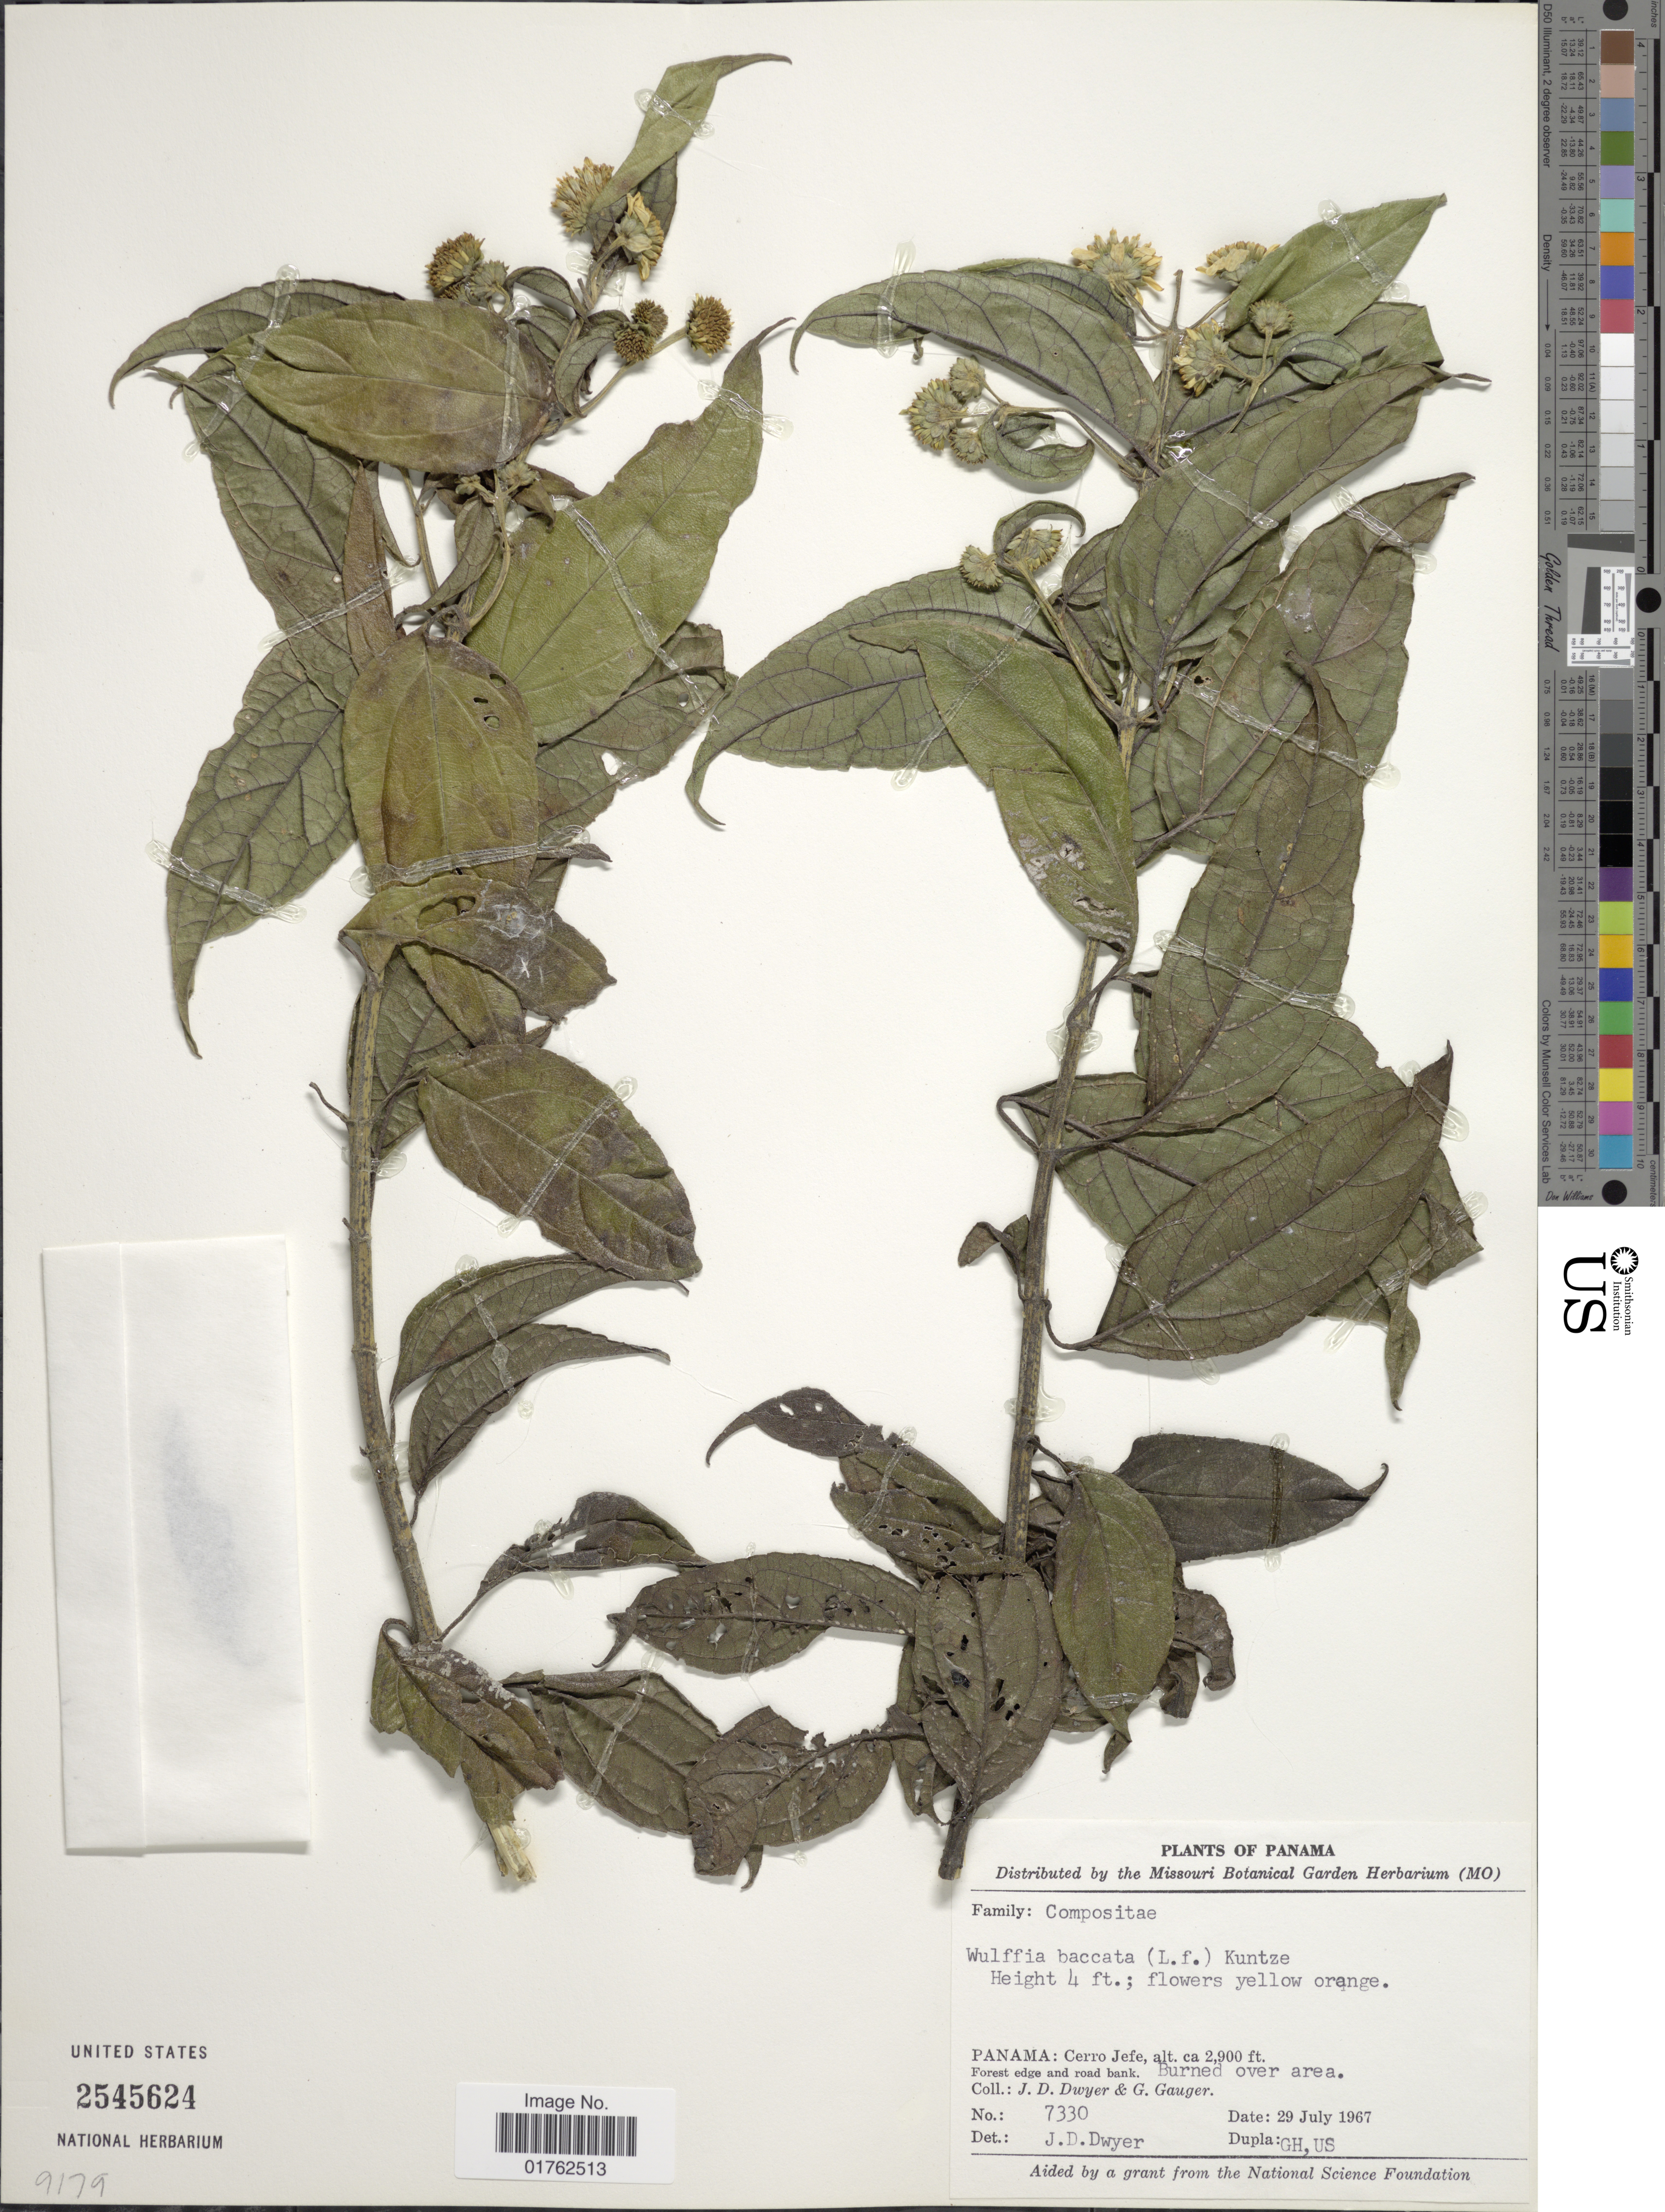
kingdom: Plantae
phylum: Tracheophyta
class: Magnoliopsida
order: Asterales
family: Asteraceae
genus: Wulffia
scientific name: Wulffia baccata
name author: (L. f.) Kuntze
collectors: J. D. Dwyer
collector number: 7330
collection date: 1967-07-29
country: Panama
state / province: Panamá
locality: Cerro Jefe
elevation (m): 884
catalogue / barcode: US 2545624